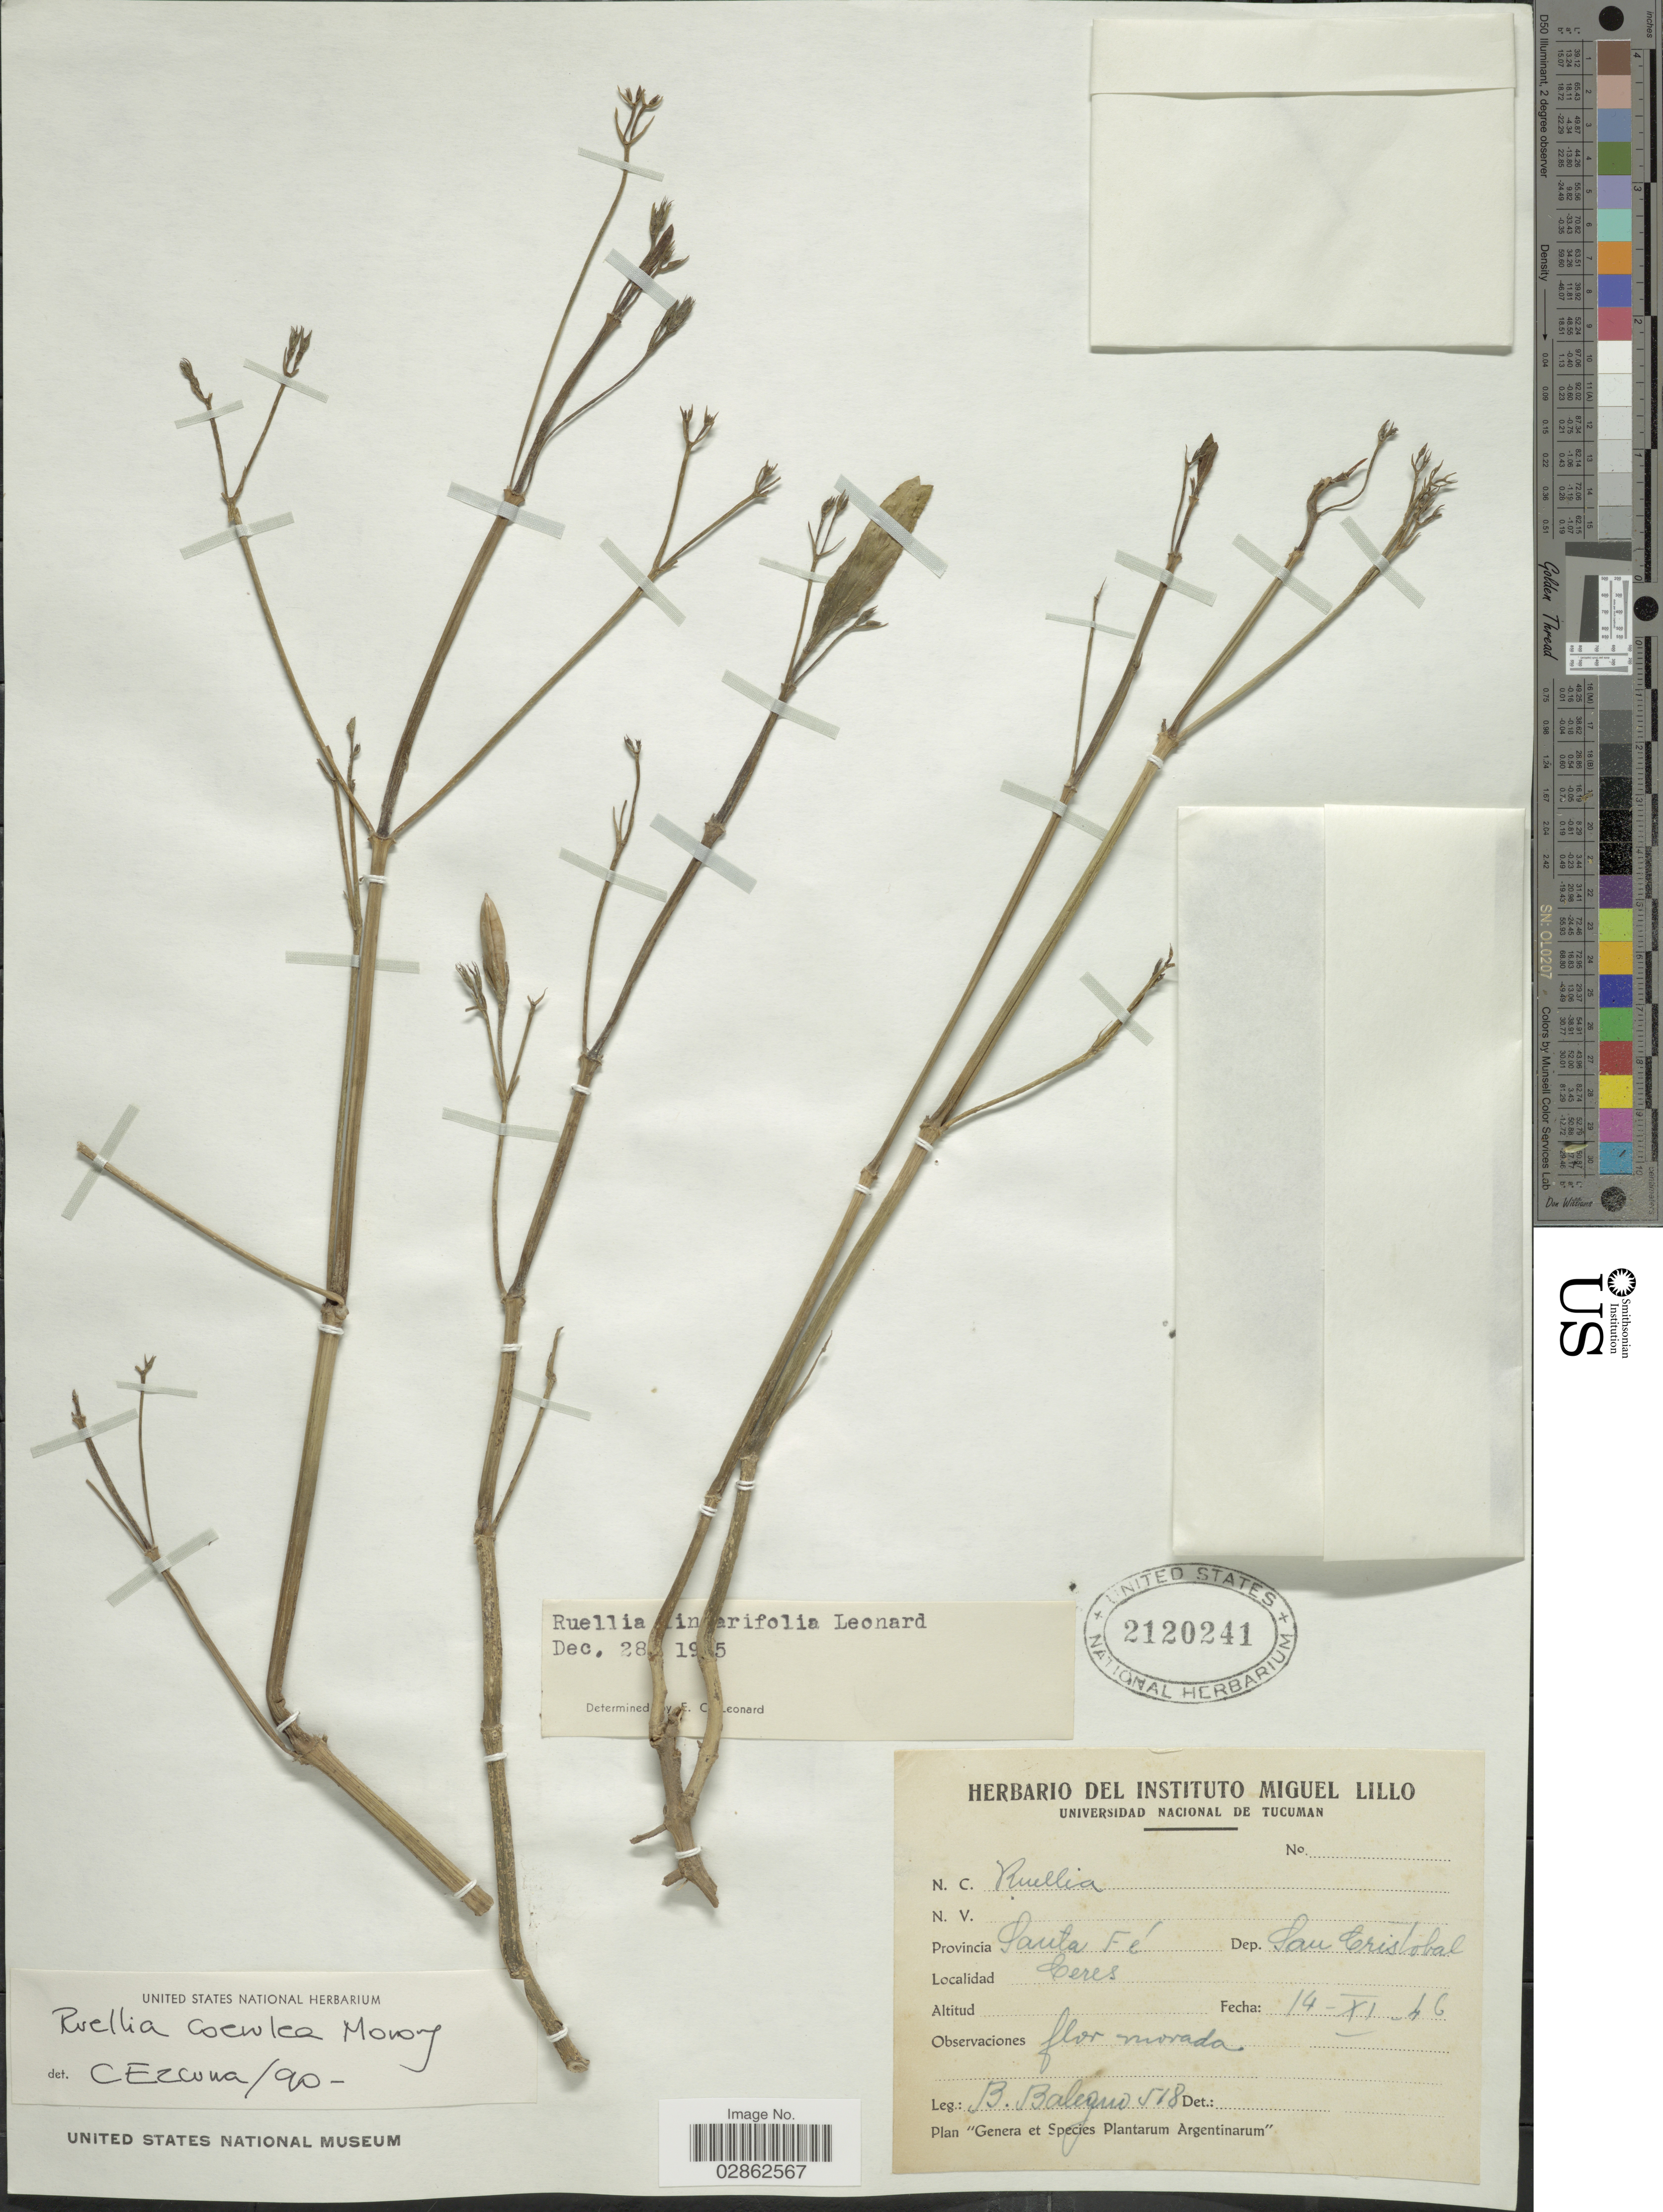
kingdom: Plantae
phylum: Tracheophyta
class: Magnoliopsida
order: Lamiales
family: Acanthaceae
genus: Ruellia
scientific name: Ruellia coerulea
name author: Morong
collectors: B. Balegno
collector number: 518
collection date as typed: Transcribed d/m/y: 14/11/46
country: Argentina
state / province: Santa Fe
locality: Dep. San Cristobal. Ceres.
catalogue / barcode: US 2120241